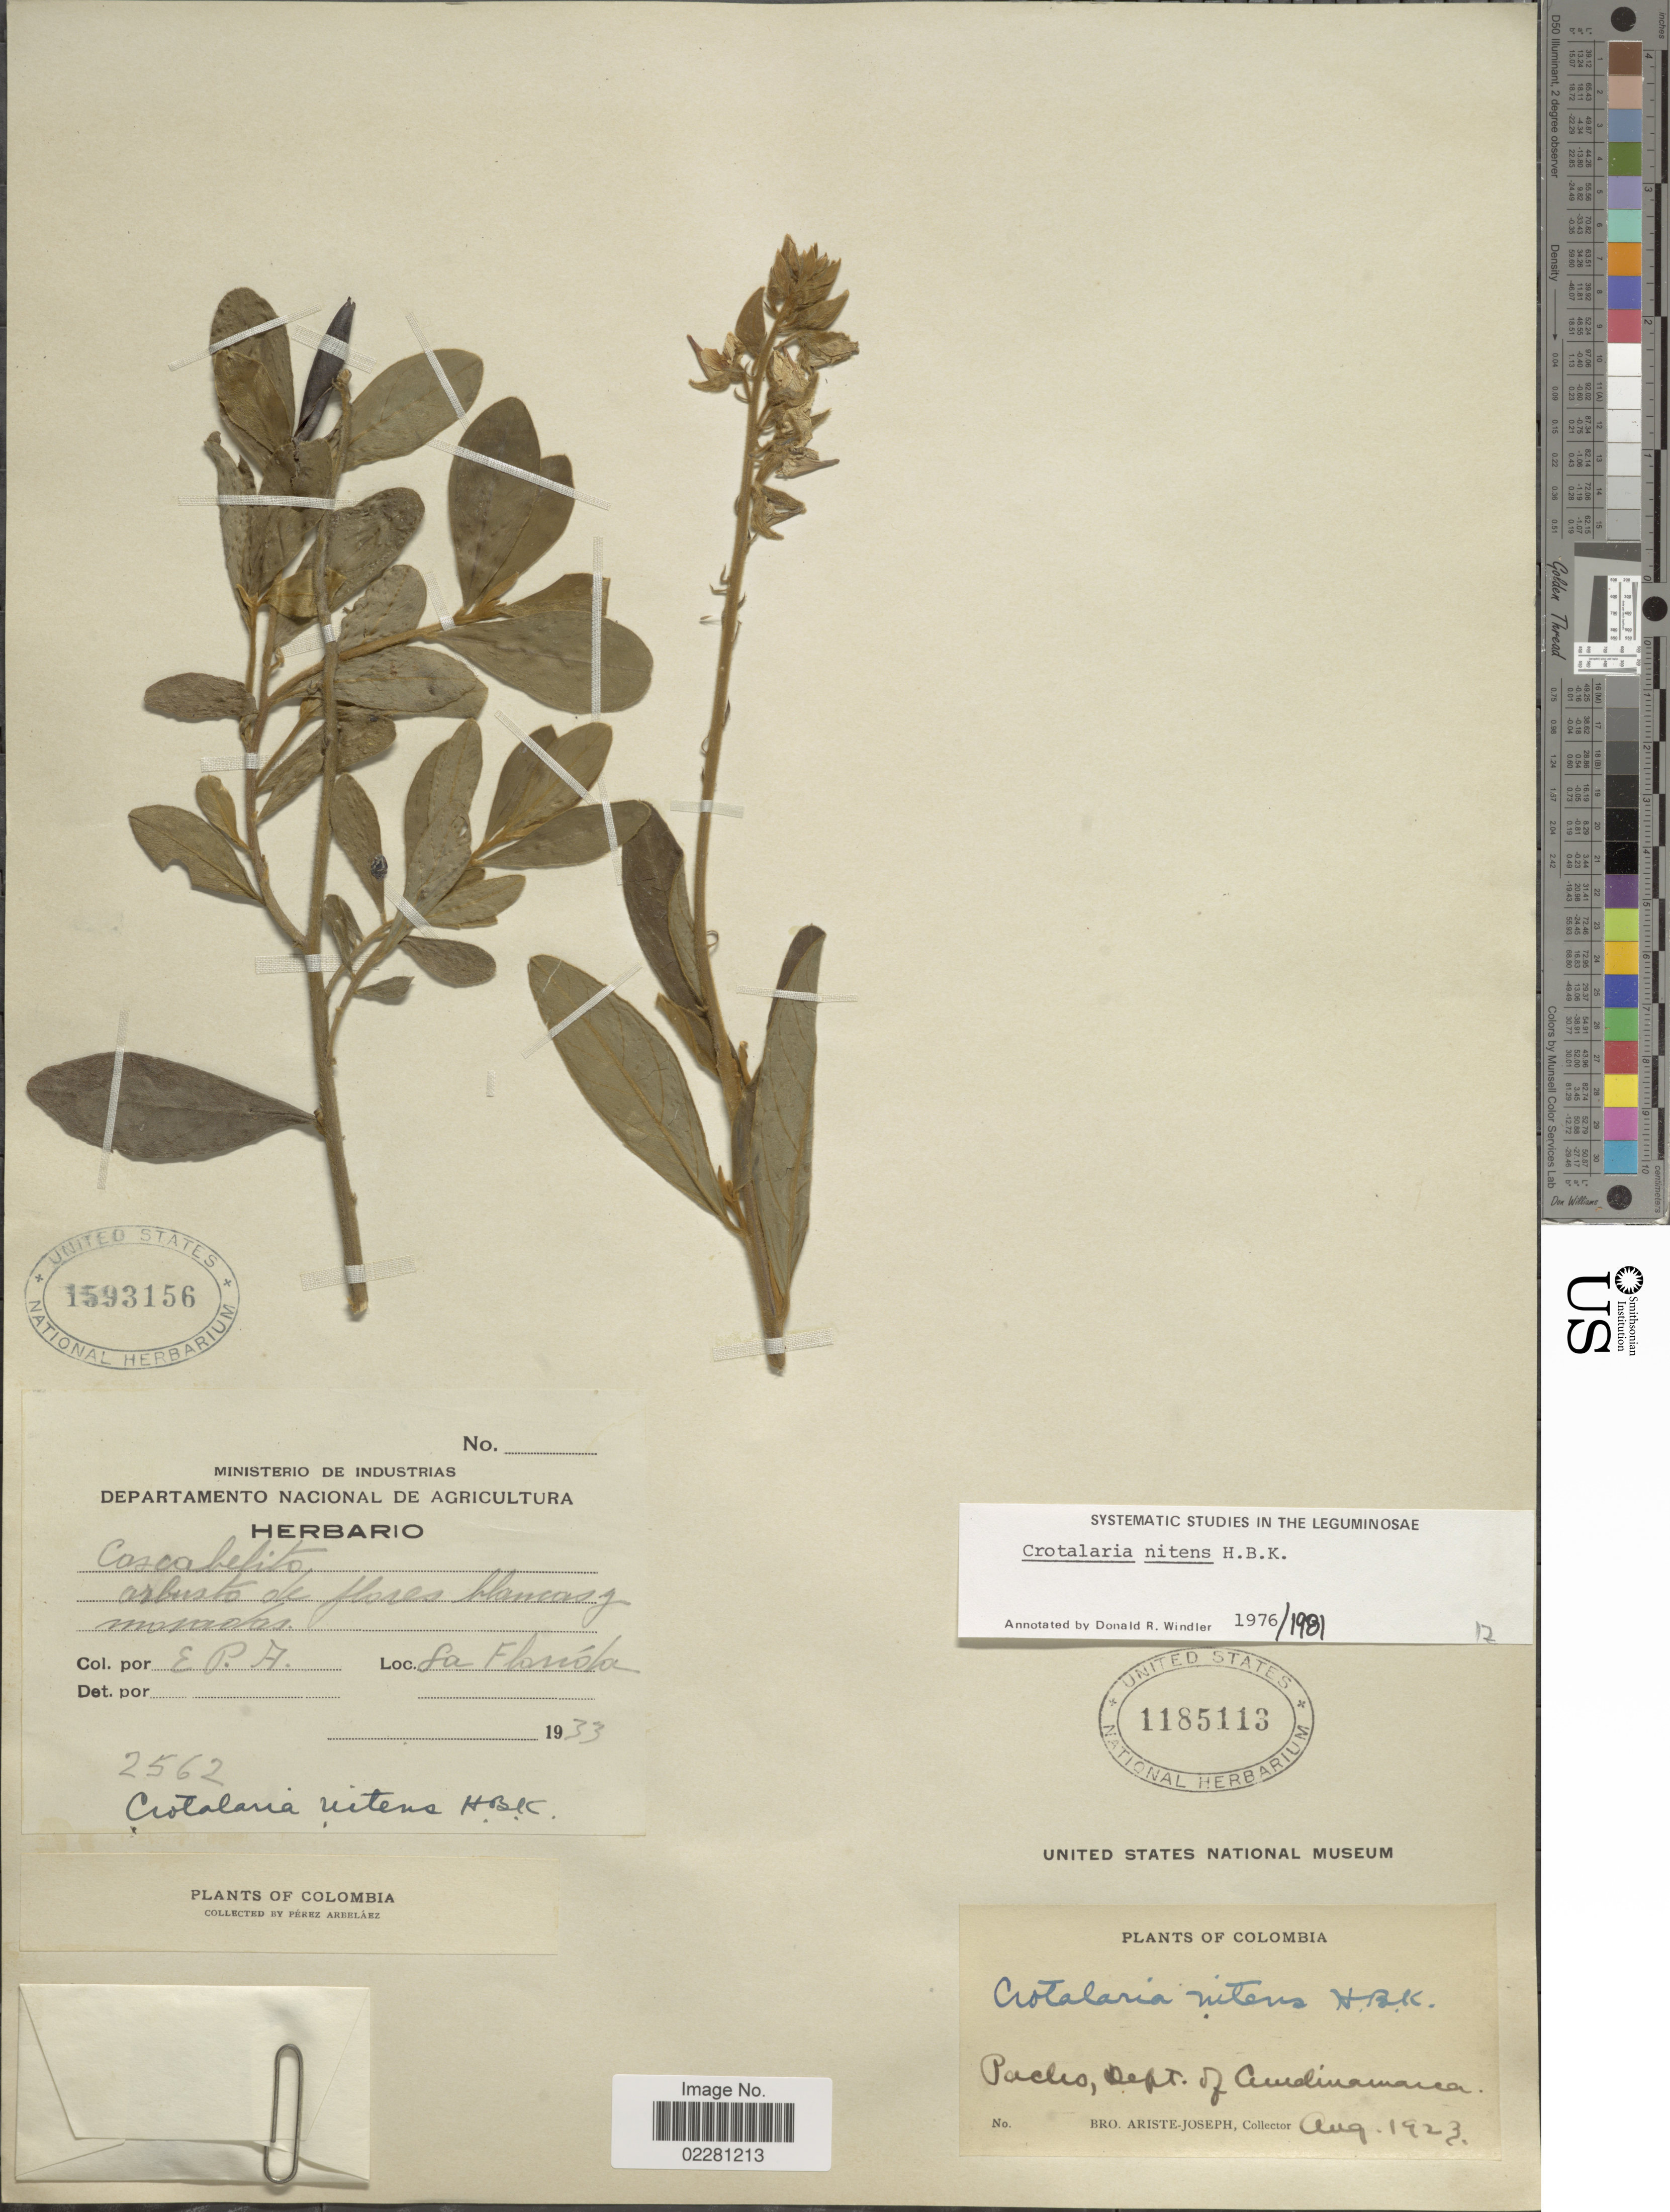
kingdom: Plantae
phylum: Tracheophyta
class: Magnoliopsida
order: Fabales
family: Fabaceae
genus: Crotalaria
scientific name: Crotalaria nitens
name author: Kunth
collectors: Bro. Ariste-Joseph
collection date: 1923-08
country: Colombia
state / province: Cundinamarca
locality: Pacho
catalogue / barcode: US 1185113-2